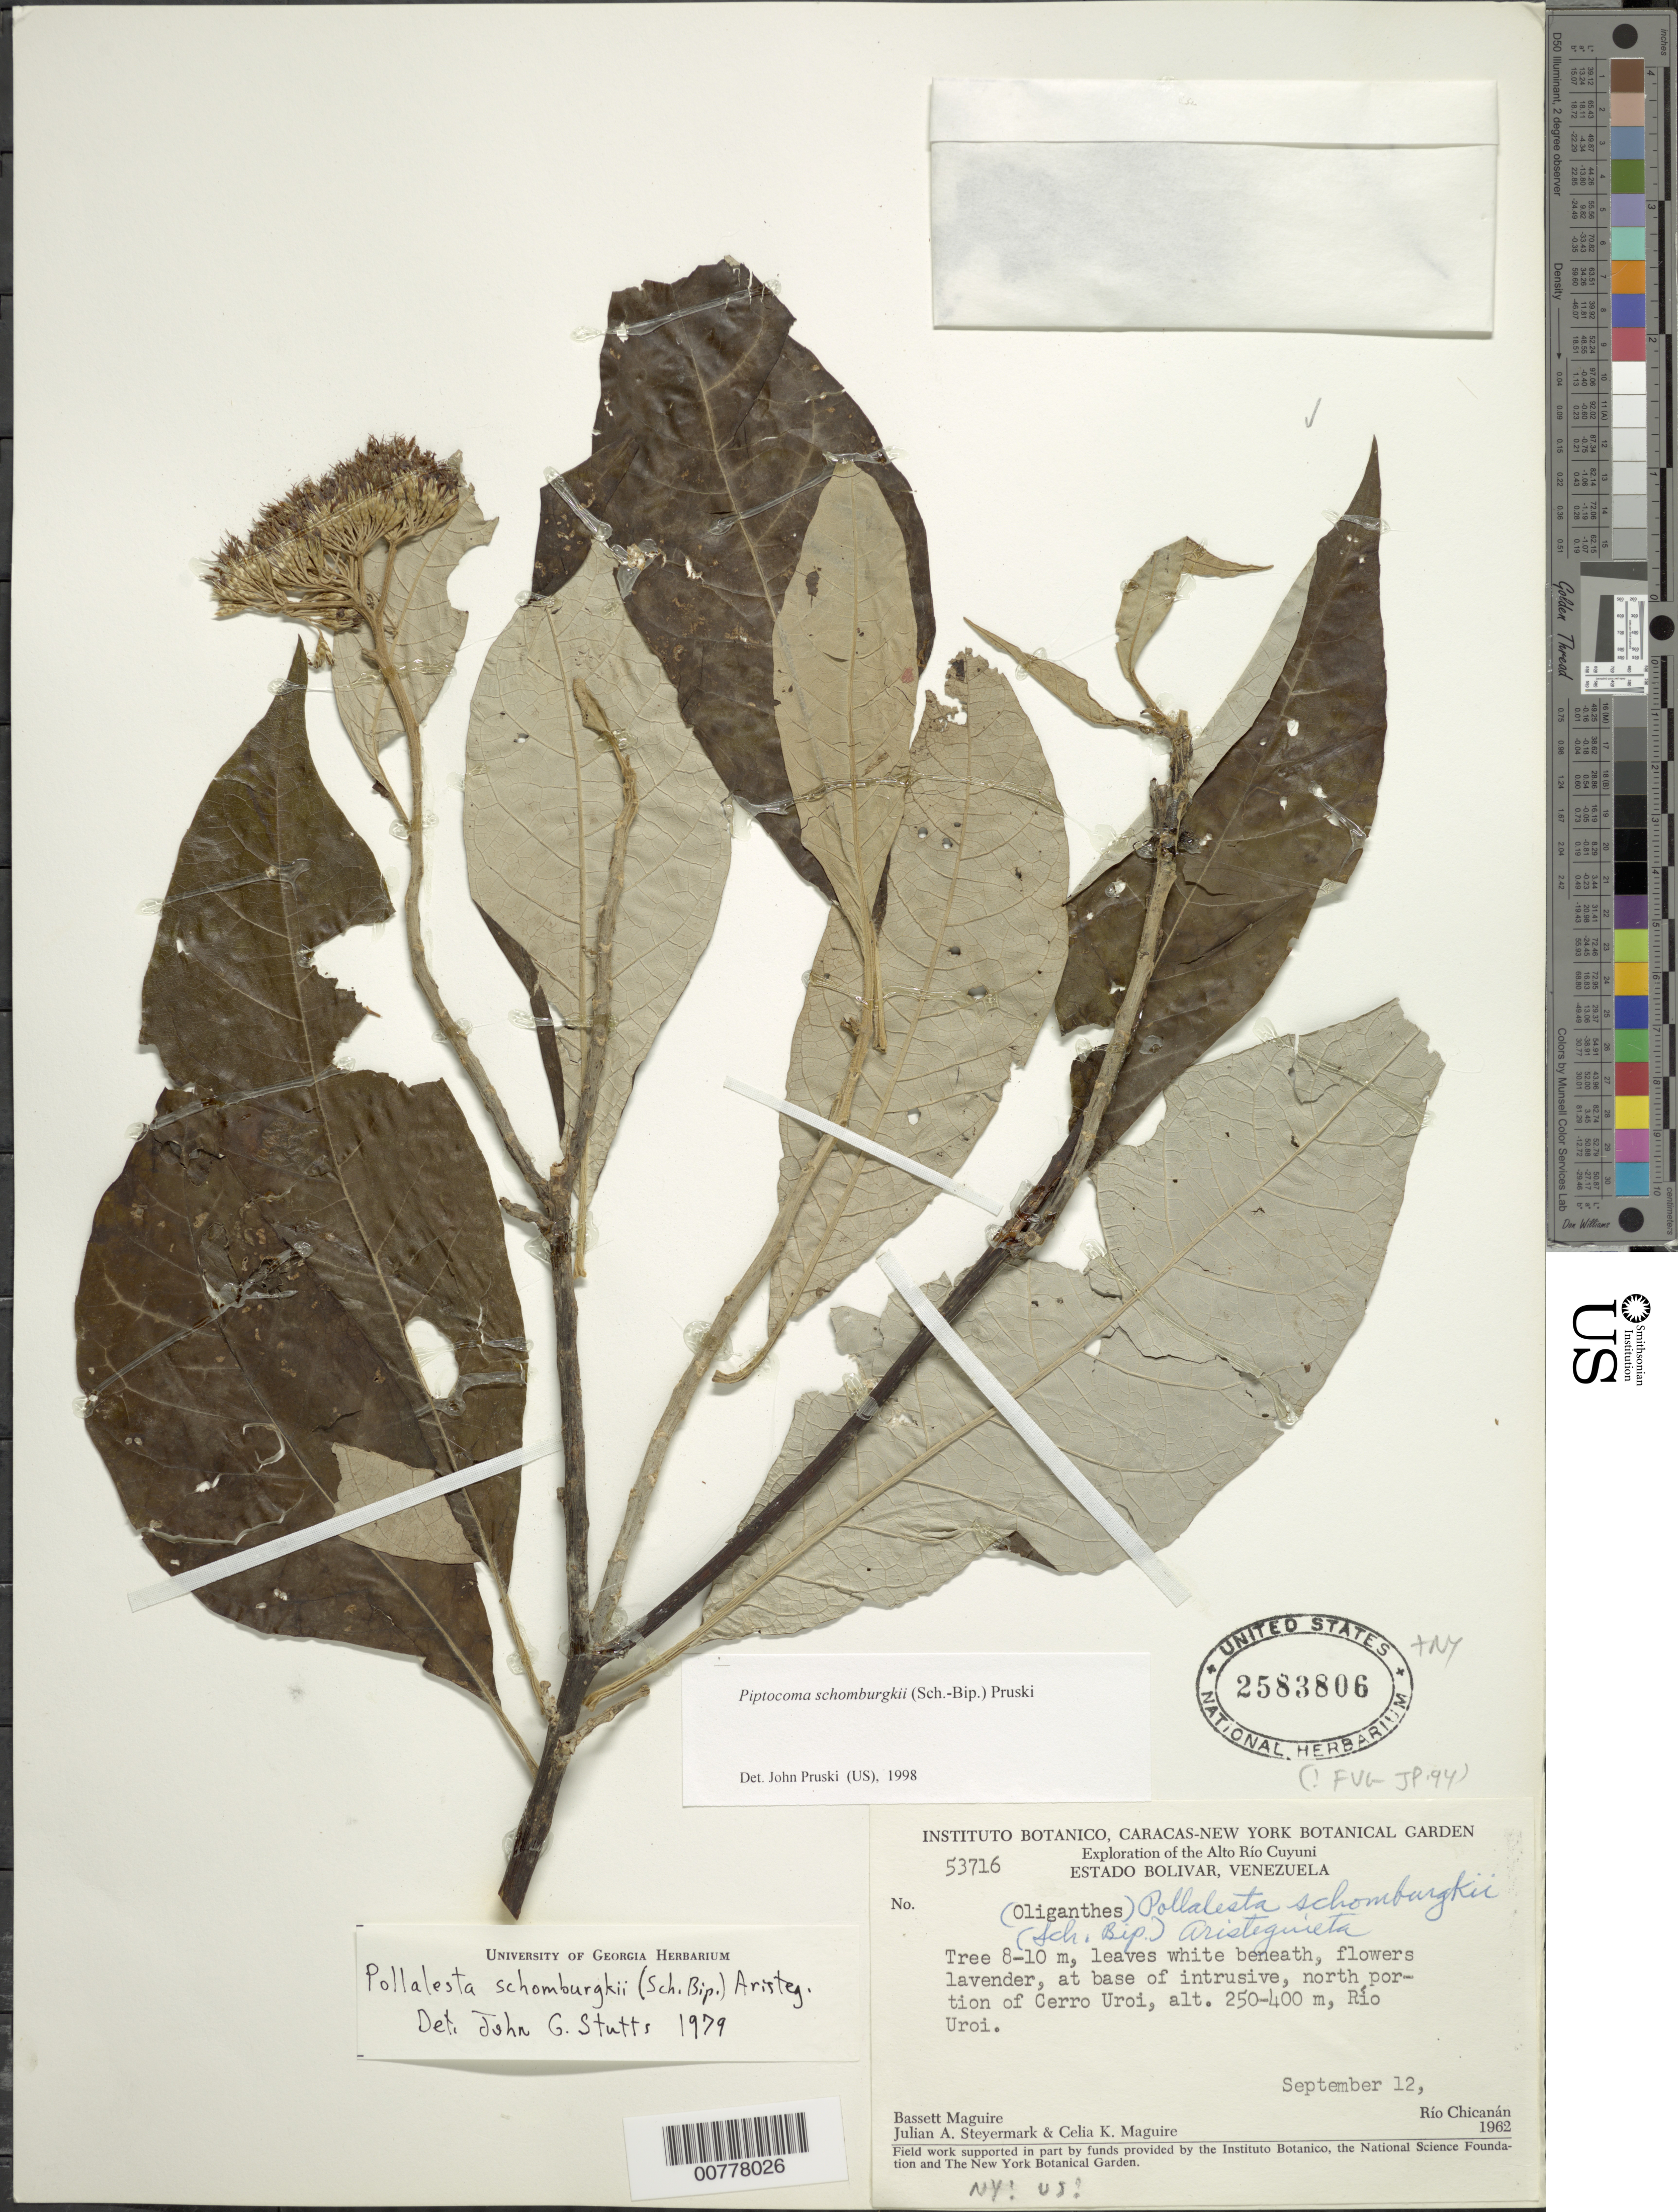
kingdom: Plantae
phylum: Tracheophyta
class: Magnoliopsida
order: Asterales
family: Asteraceae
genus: Piptocoma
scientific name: Piptocoma schomburgkii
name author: (Sch. Bip.) Pruski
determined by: Stutts, J. G.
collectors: B. Maguire, J. Steyermark & C. K. Maguire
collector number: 53716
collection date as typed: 12-Sep-62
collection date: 1962-09-12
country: Venezuela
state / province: Bolívar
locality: Alto Río Cuyuni, Cerro Uroi, summit of north portion, Río Uroi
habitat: Base of intrusive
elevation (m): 250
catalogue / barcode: US 2583806